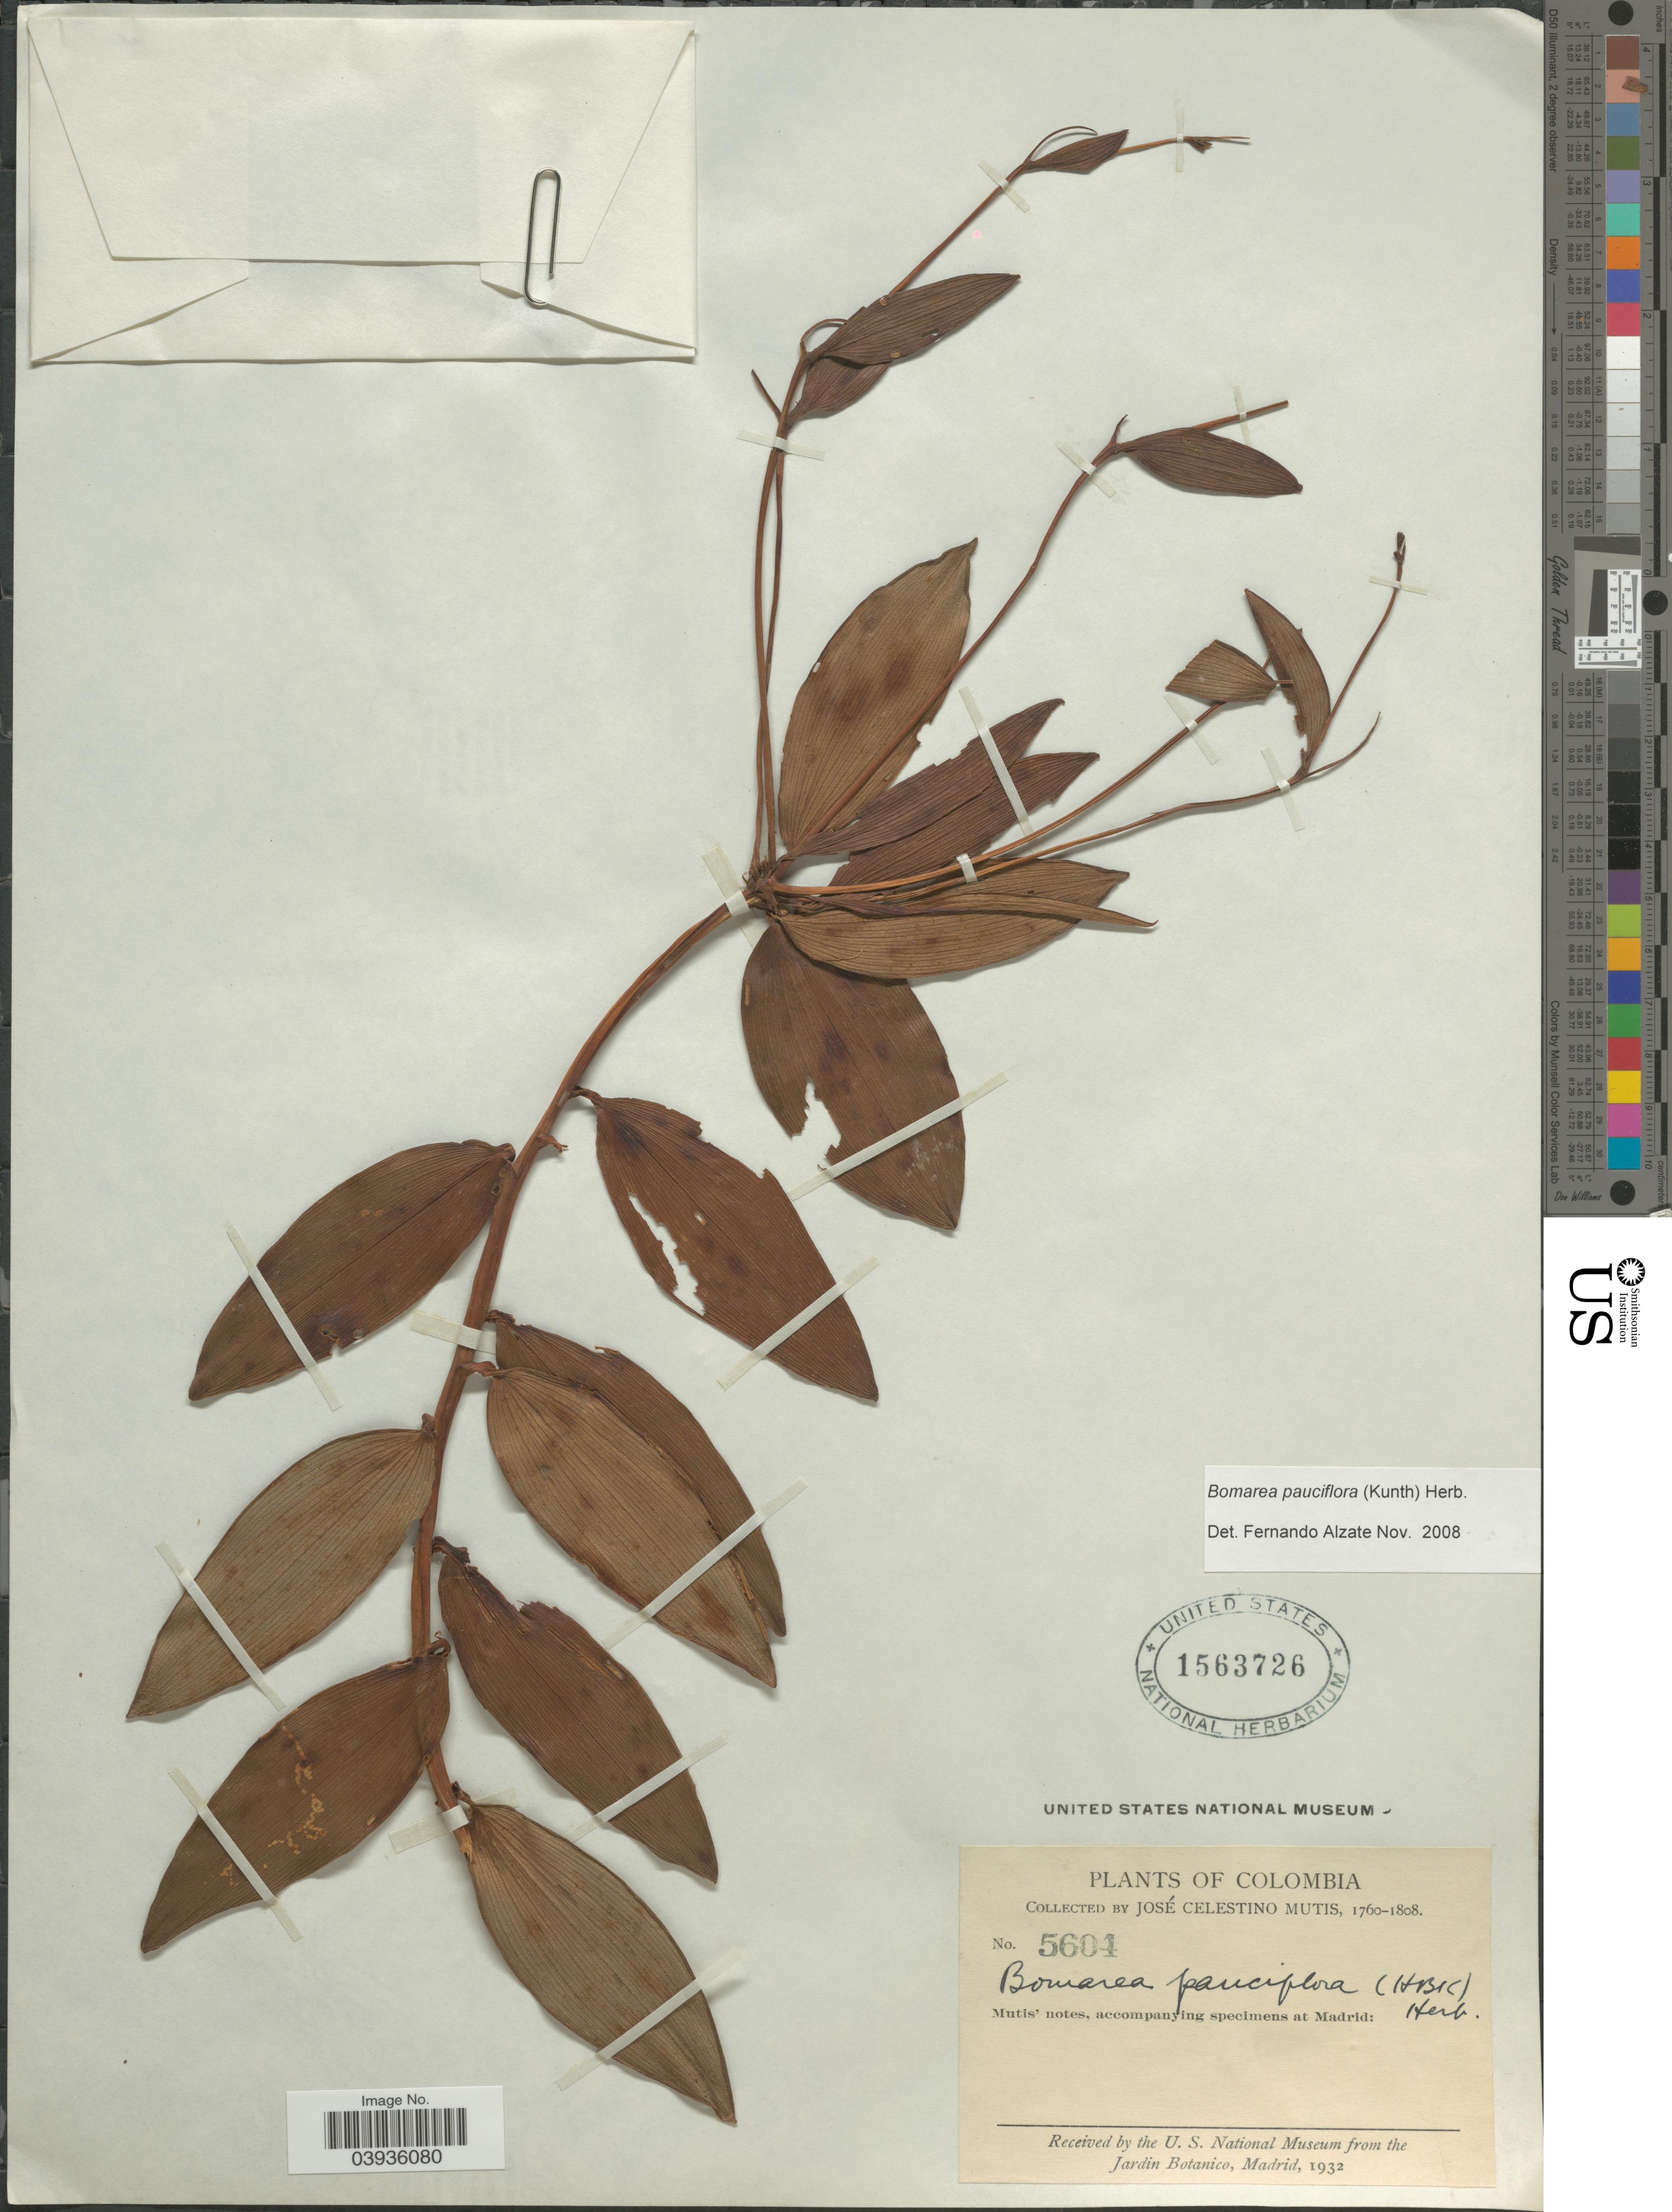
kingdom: Plantae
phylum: Tracheophyta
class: Liliopsida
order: Liliales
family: Alstroemeriaceae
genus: Bomarea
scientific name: Bomarea pauciflora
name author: (Kunth) Herb.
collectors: J. C. B. Mutis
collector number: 5604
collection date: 1760/1808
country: Colombia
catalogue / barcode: US 1563726